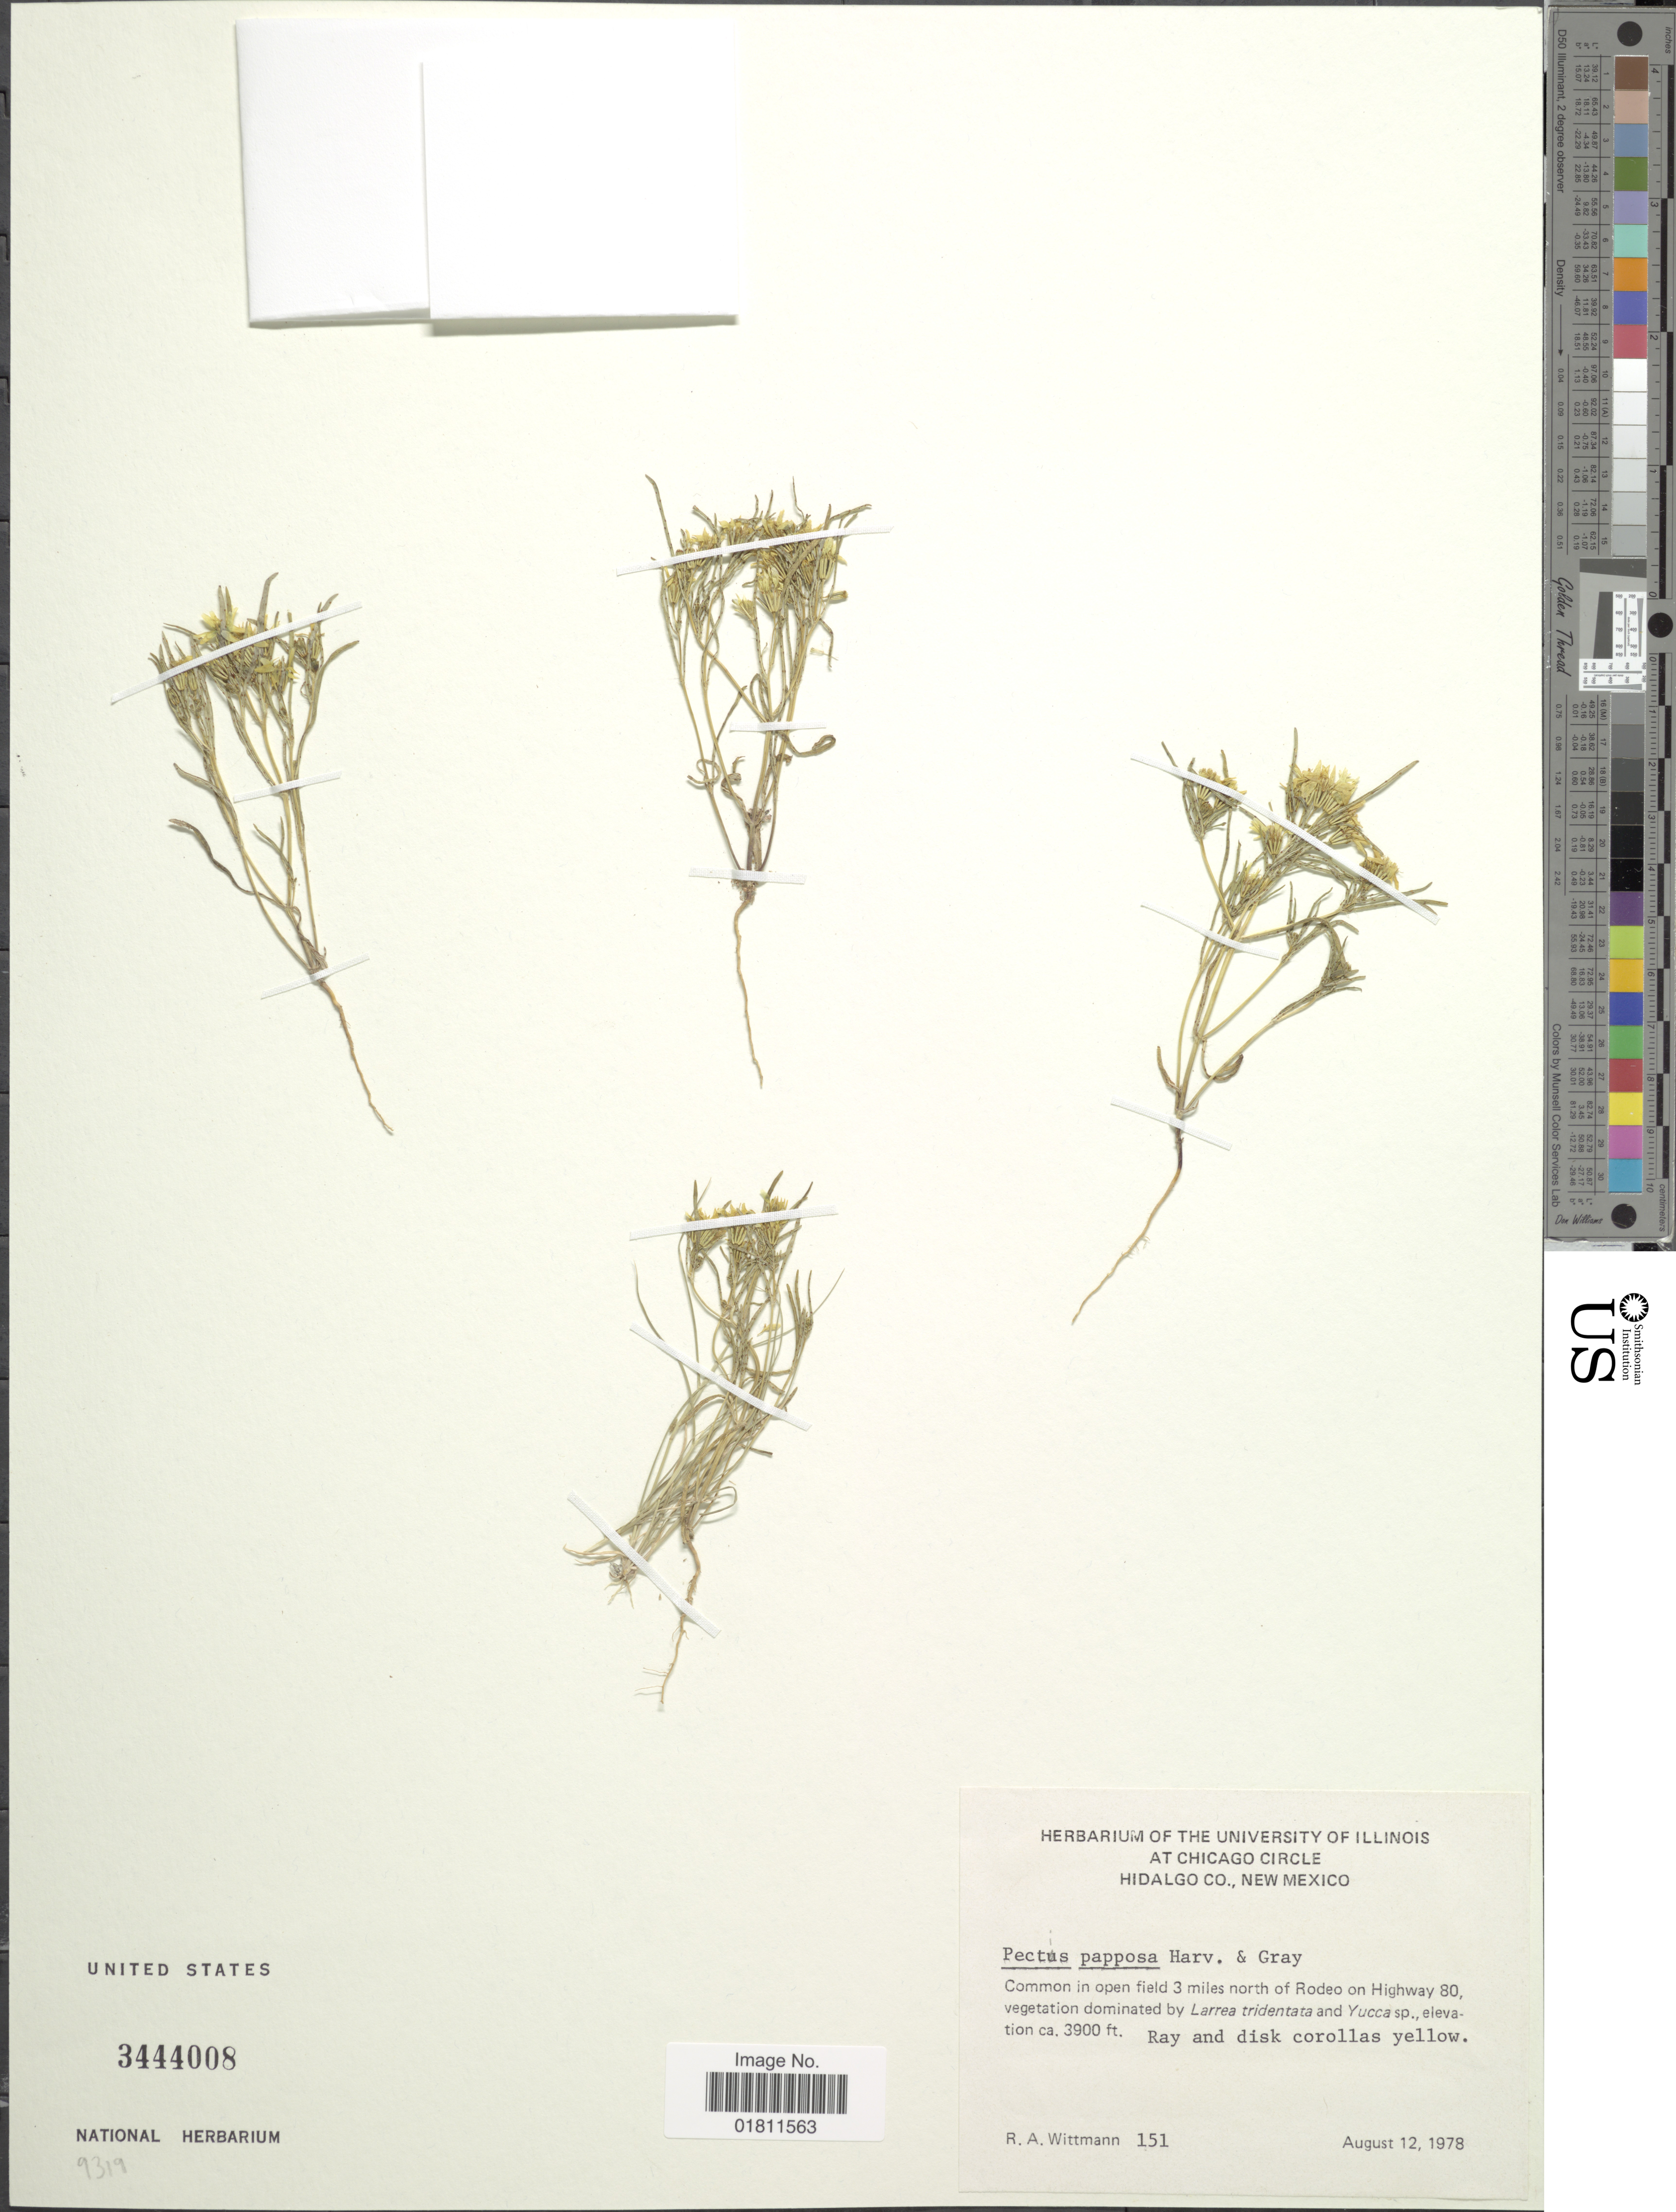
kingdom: Plantae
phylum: Tracheophyta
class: Magnoliopsida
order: Asterales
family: Asteraceae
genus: Pectis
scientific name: Pectis papposa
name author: Harv. & A. Gray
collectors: R. Wittmann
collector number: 151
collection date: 1978-08-12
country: United States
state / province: New Mexico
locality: Hidalgo Co., New Mexico. Common in open field 3 miles north of Rodeo on Highway 80.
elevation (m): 1189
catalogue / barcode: US 3444008